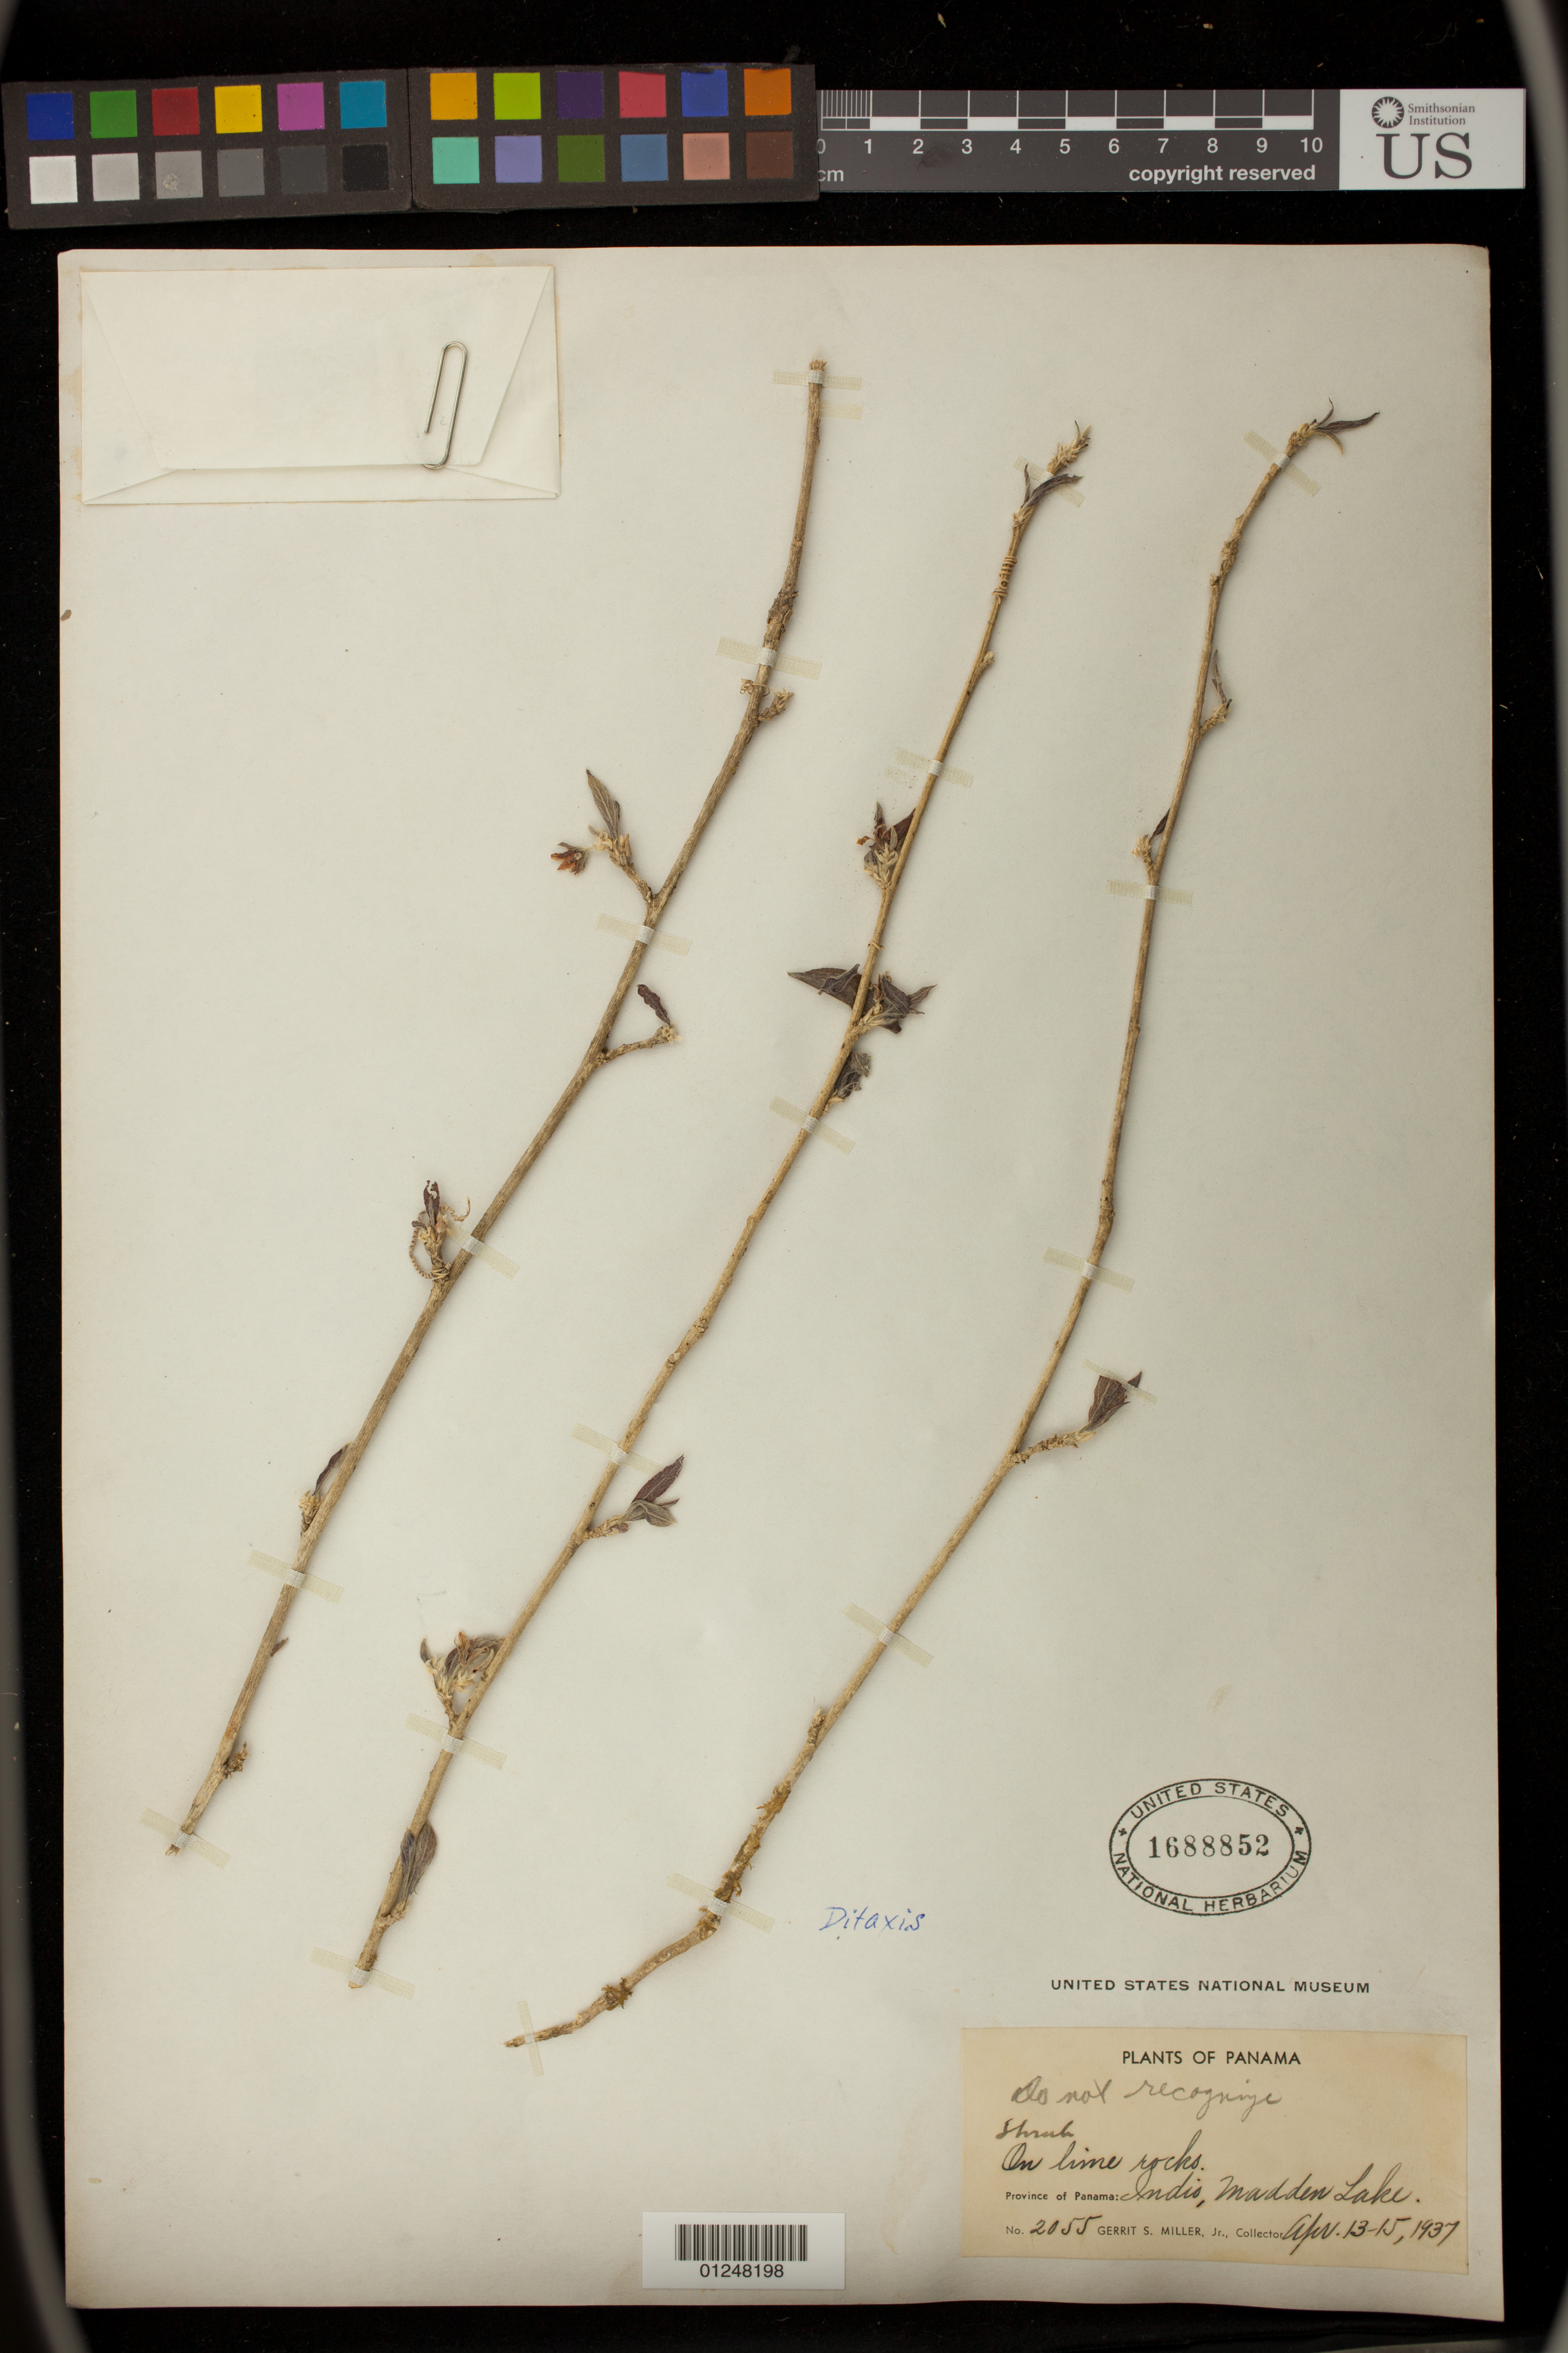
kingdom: Plantae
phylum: Tracheophyta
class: Magnoliopsida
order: Malpighiales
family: Euphorbiaceae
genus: Argythamnia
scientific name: Argythamnia polygama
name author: (Jacq.) Kuntze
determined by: Külkamp, Josimar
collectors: G. Miller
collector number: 2055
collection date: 1937-04-13/1937-04-15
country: Panama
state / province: Panamá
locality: Indio, Madden Lake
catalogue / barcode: US 1688852